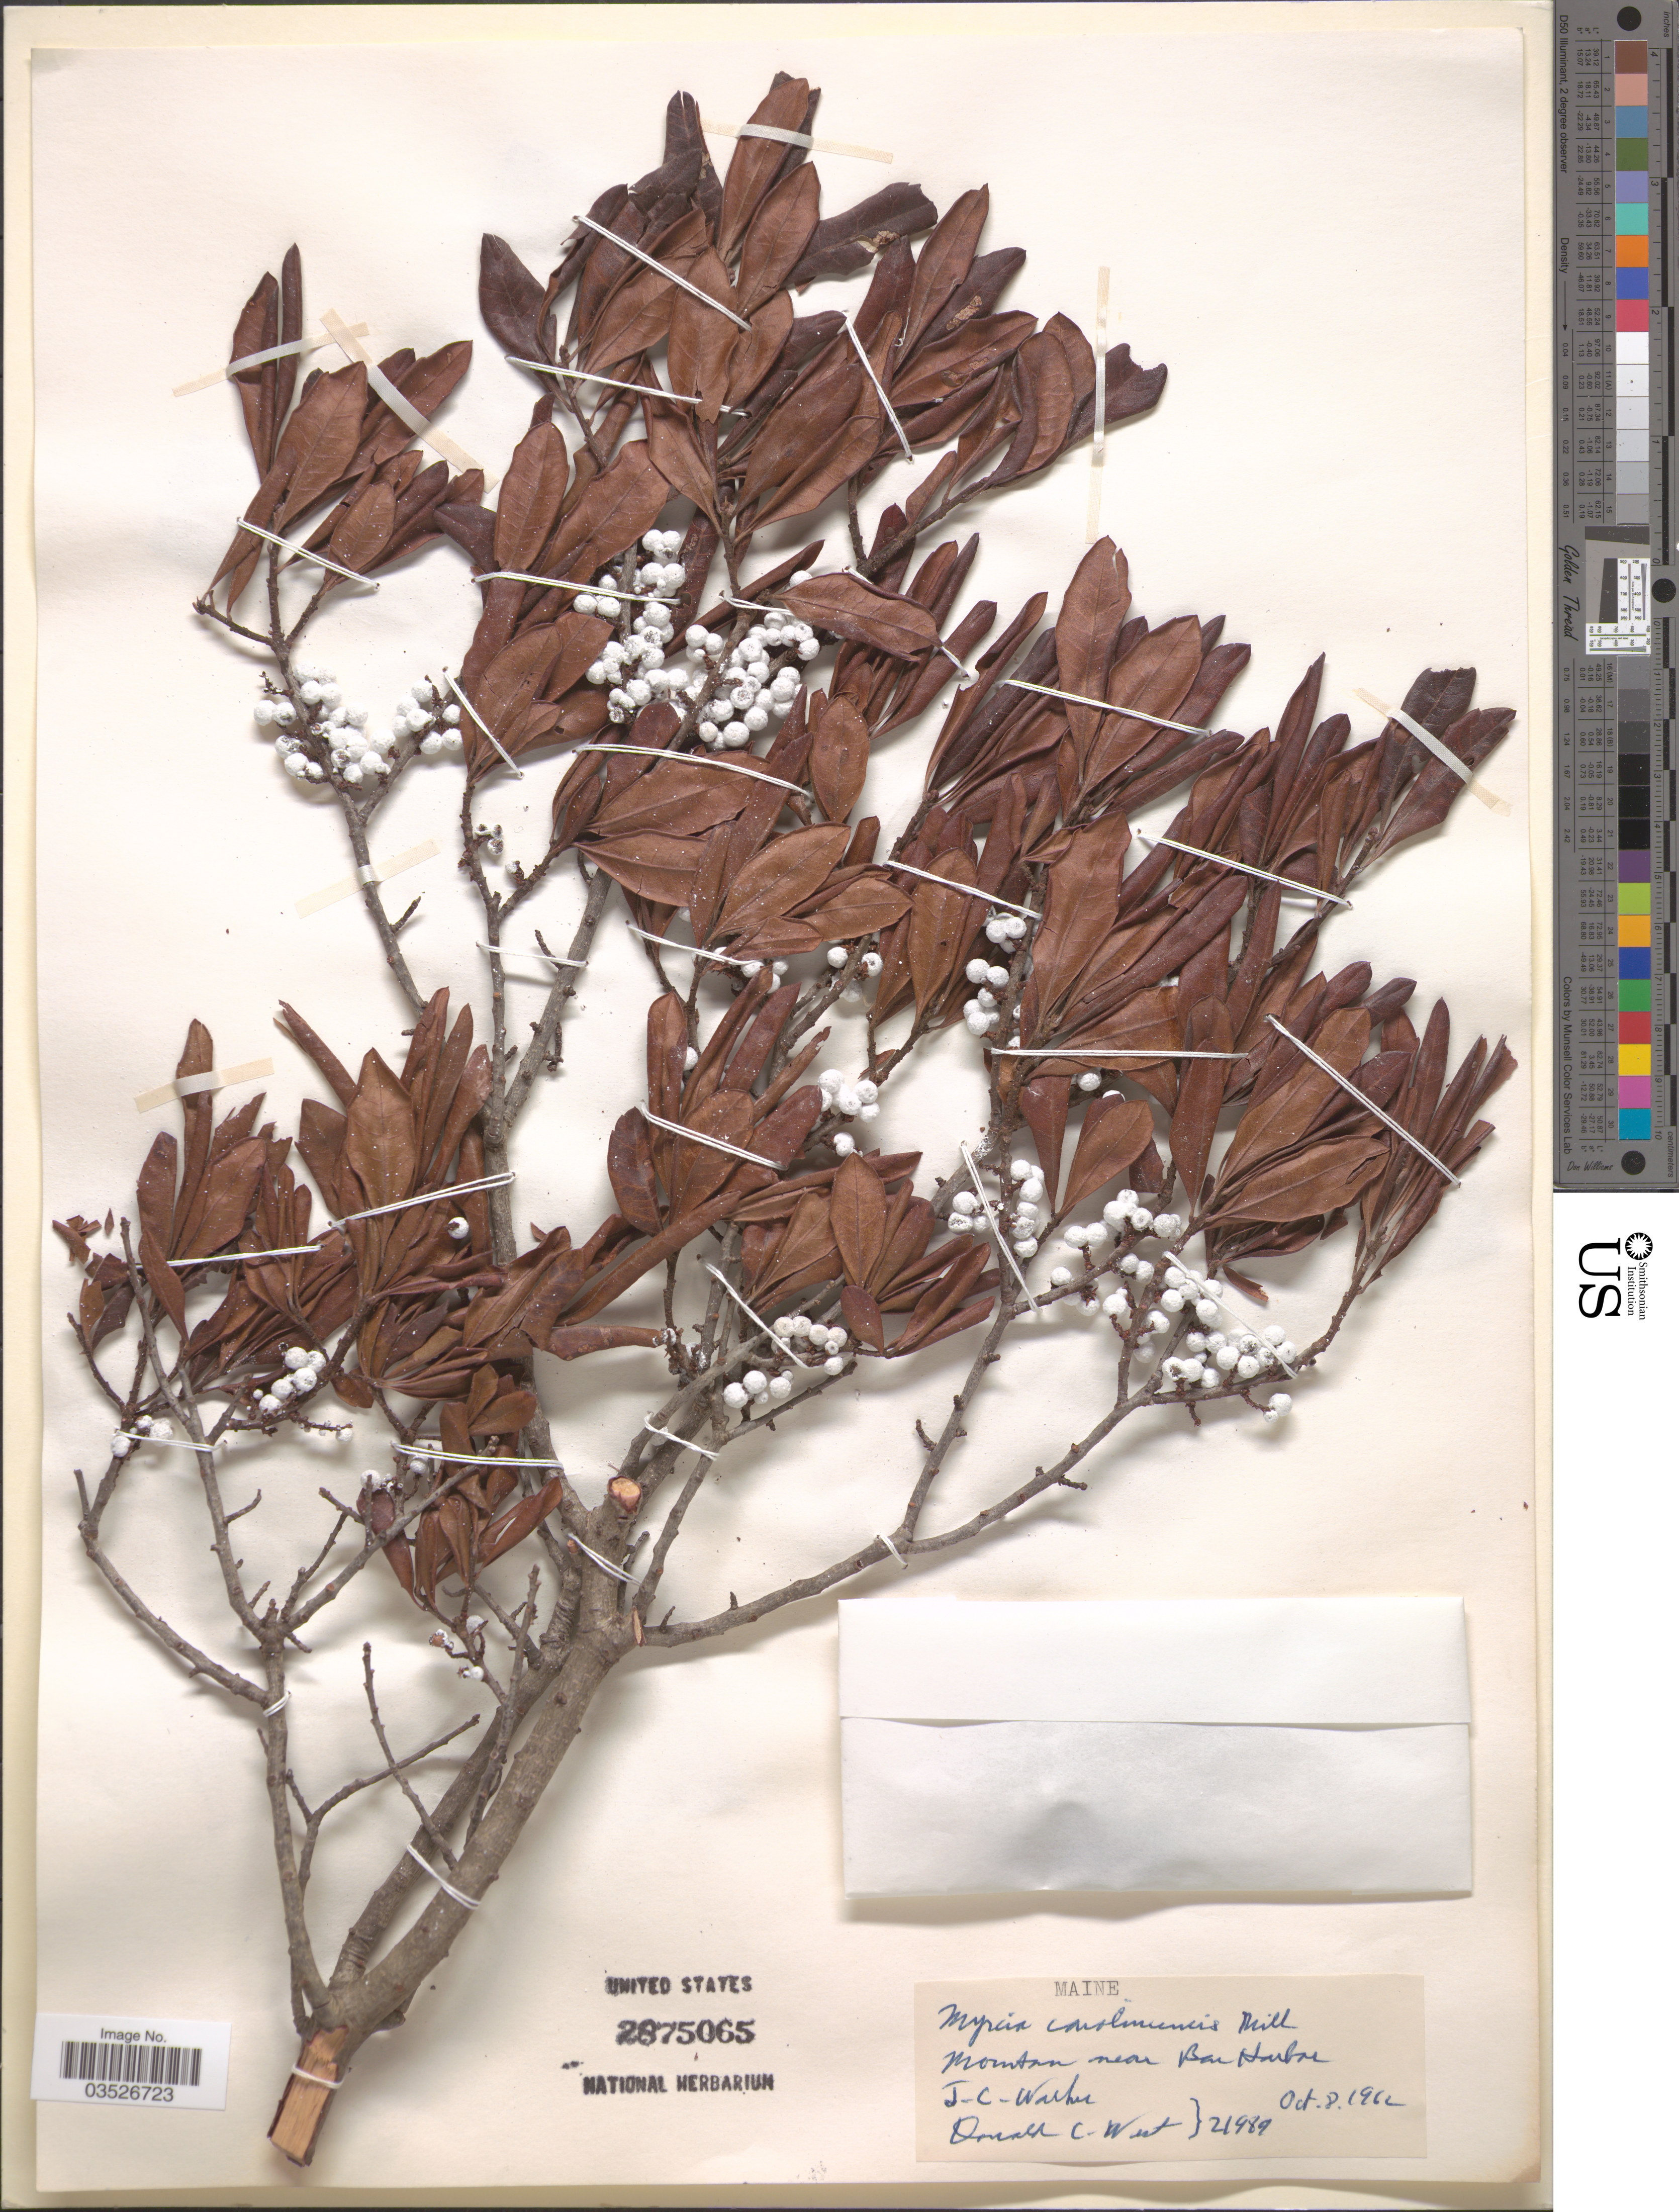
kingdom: Plantae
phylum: Tracheophyta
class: Magnoliopsida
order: Fagales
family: Myricaceae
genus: Morella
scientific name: Morella pensylvanica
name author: (Mirb.) Kartesz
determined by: Strong, Mark T., (BOT), Smithsonian Institution - National Museum of Natural History (UNITED STATES)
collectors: J. Walker & D. Wert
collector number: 21989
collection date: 1962-10-08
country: United States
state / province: Maine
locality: Mountain near Bar Harbor.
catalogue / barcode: US 2875065